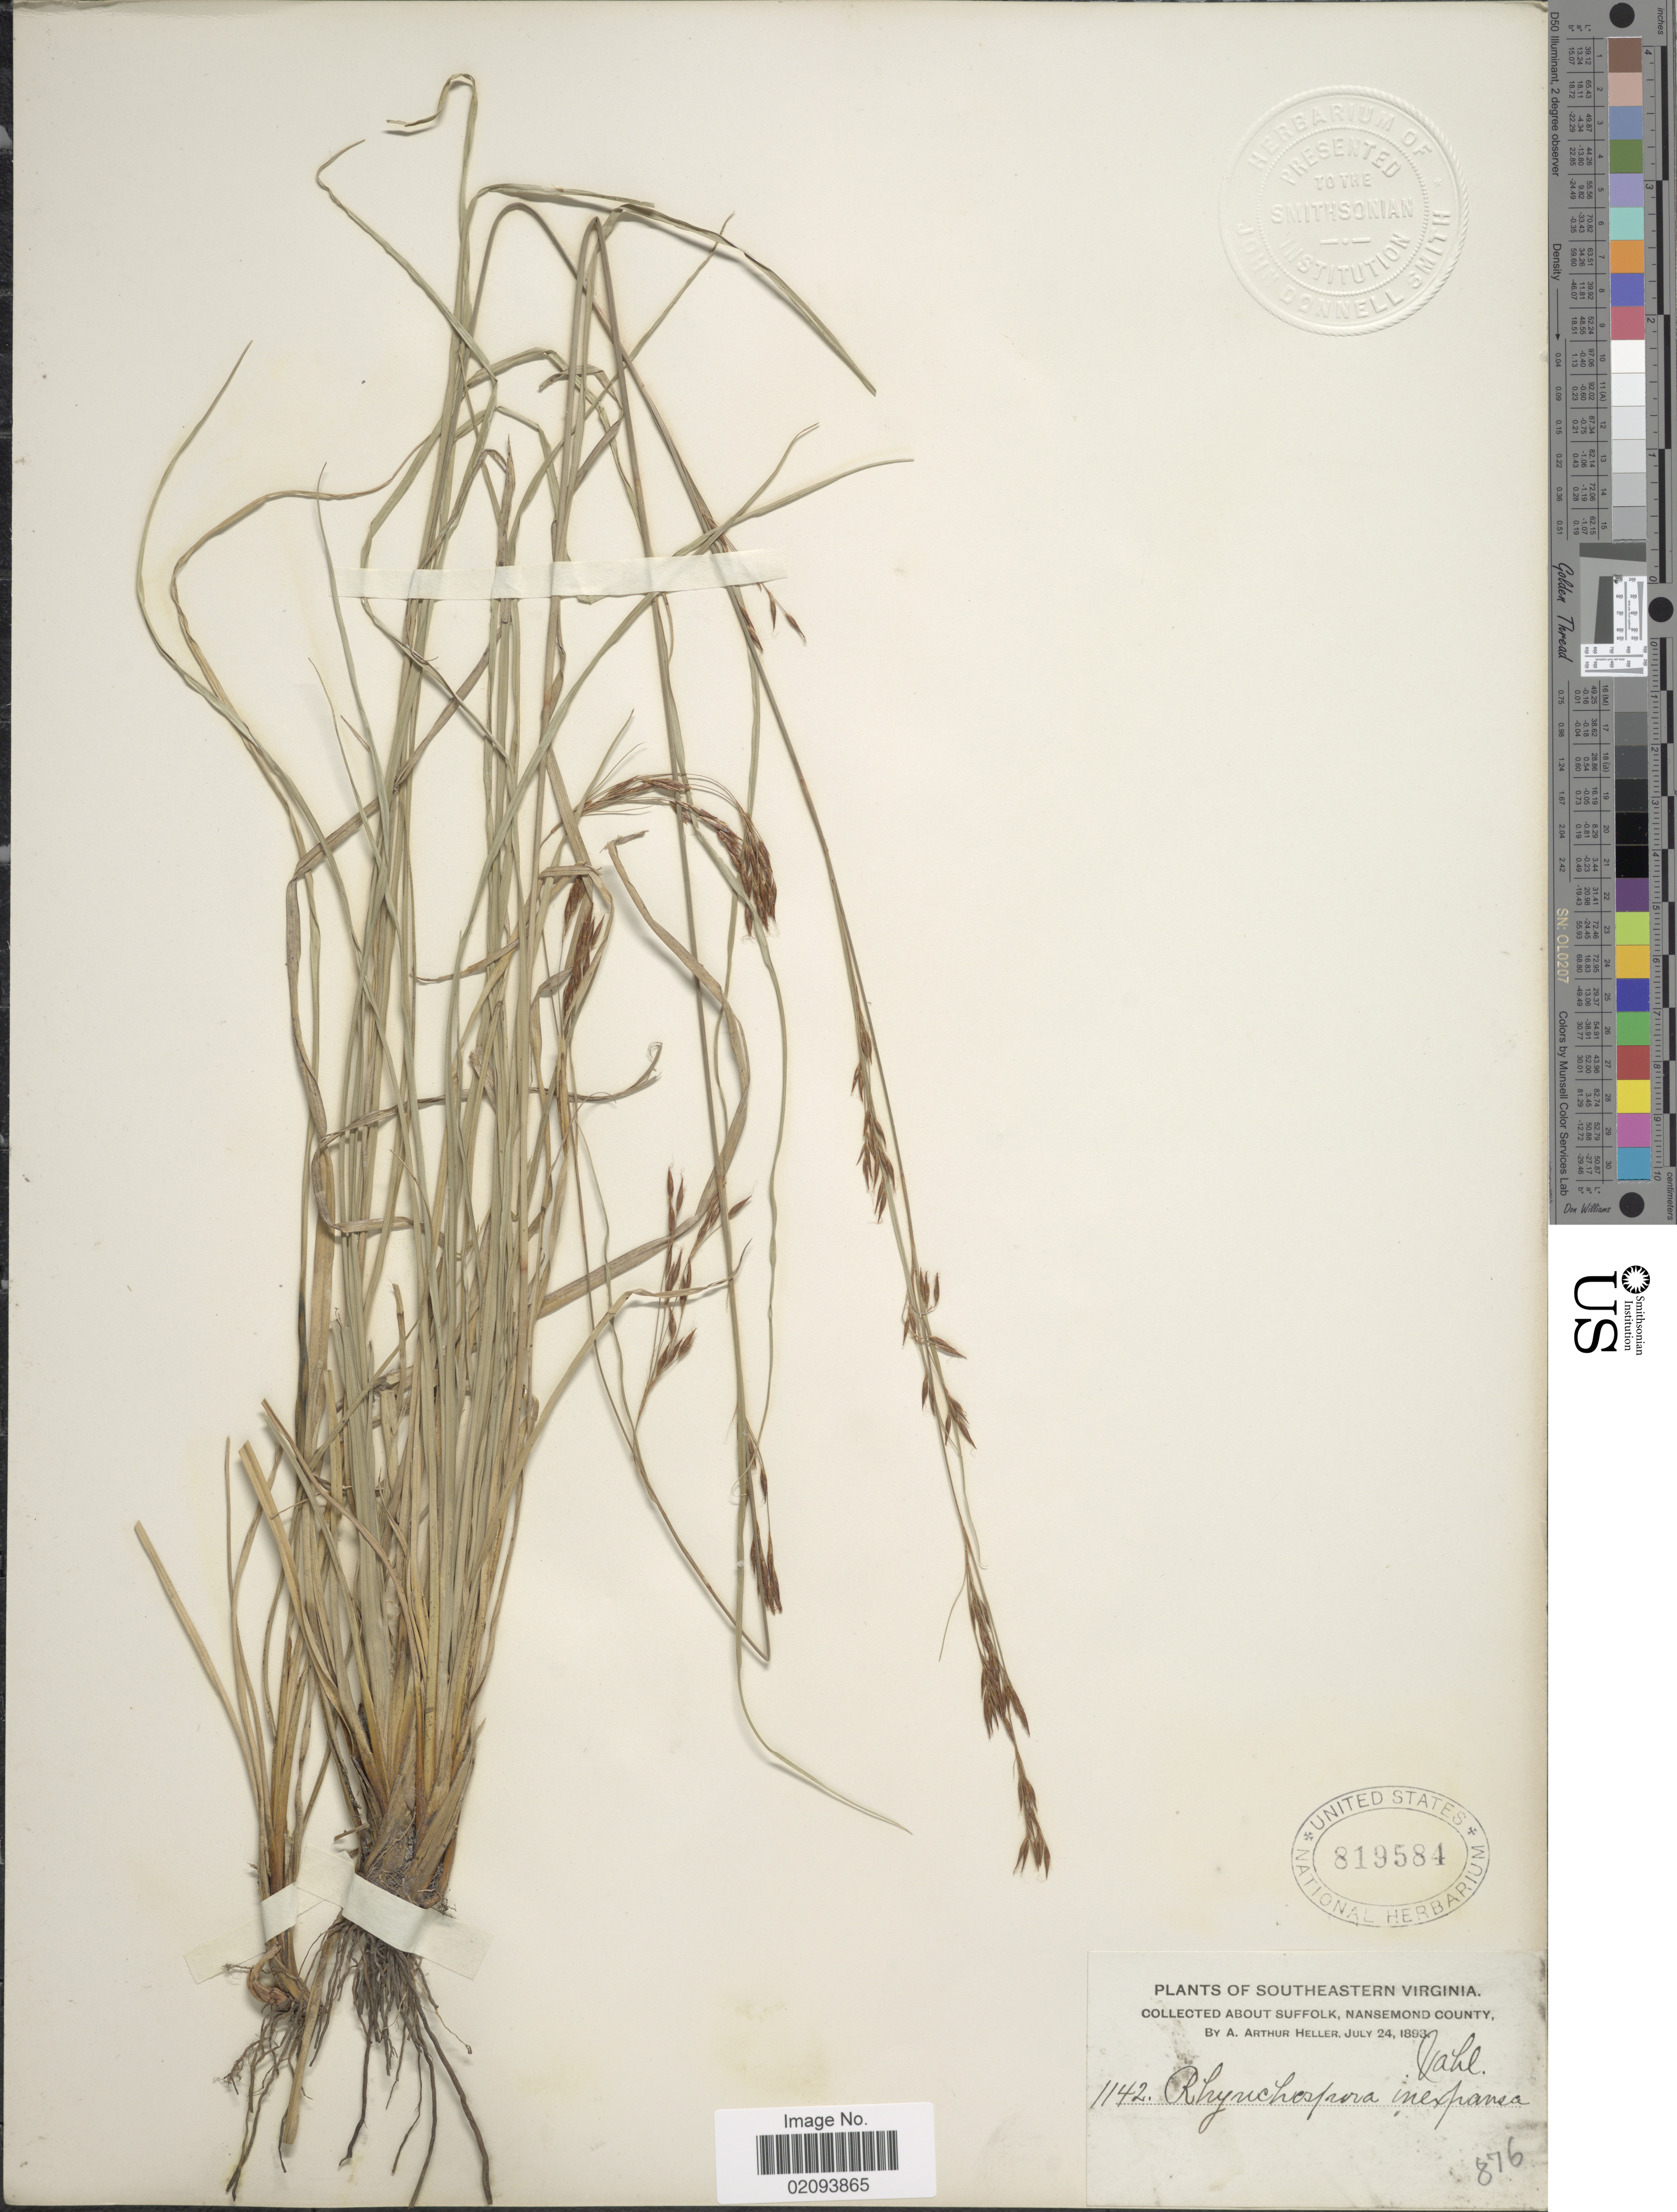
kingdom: Plantae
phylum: Tracheophyta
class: Liliopsida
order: Poales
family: Cyperaceae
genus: Rhynchospora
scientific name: Rhynchospora inexpansa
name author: (Michx.) Vahl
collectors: A. A. Heller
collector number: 1142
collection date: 1893-07-24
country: United States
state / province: Virginia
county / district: City of Suffolk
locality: Southeastern Virginia. About Suffolk, Nansemond County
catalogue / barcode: US 819584